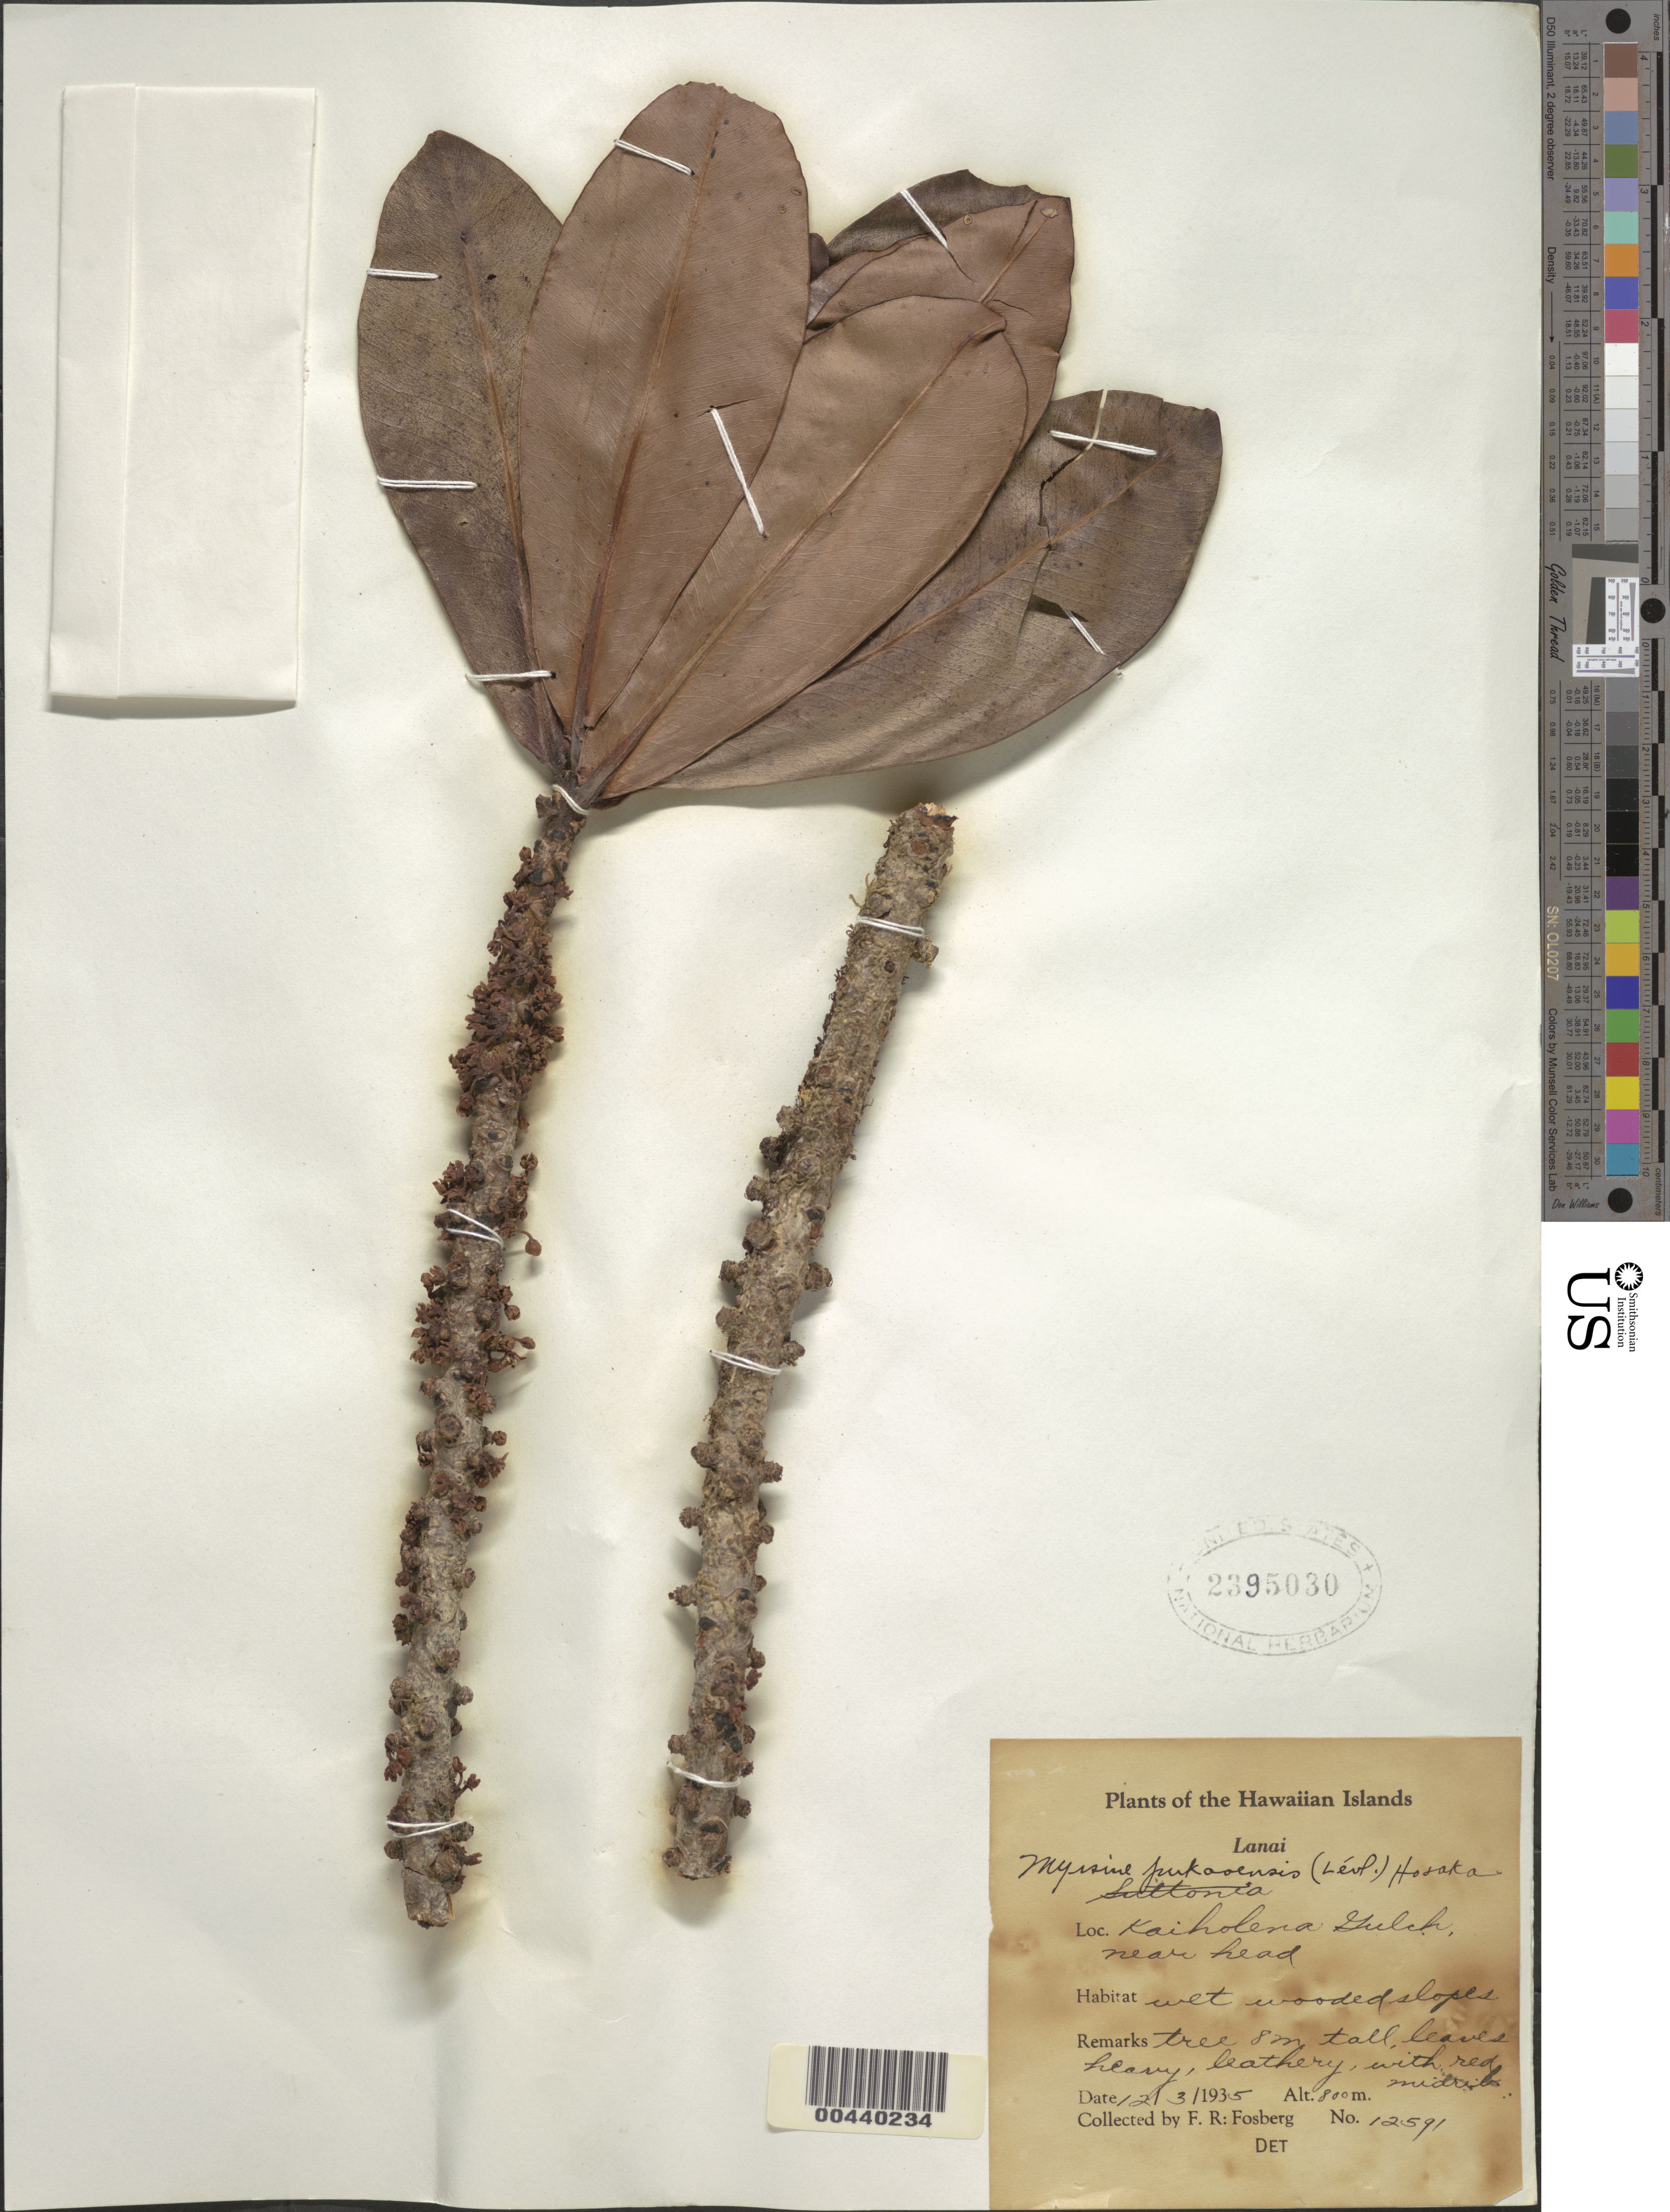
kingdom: Plantae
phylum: Tracheophyta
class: Magnoliopsida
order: Ericales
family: Primulaceae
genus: Myrsine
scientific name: Myrsine pukooensis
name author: (H. Lév.) Hosaka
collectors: F. R. Fosberg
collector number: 12591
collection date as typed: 12 Mar 1935 or 3 Dec 1935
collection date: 1935-03-12 or 1935-12-03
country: United States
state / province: Hawaii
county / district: Maui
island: Lana'i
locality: Kaiholena Gulch near head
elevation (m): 800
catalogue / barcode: US 2395030